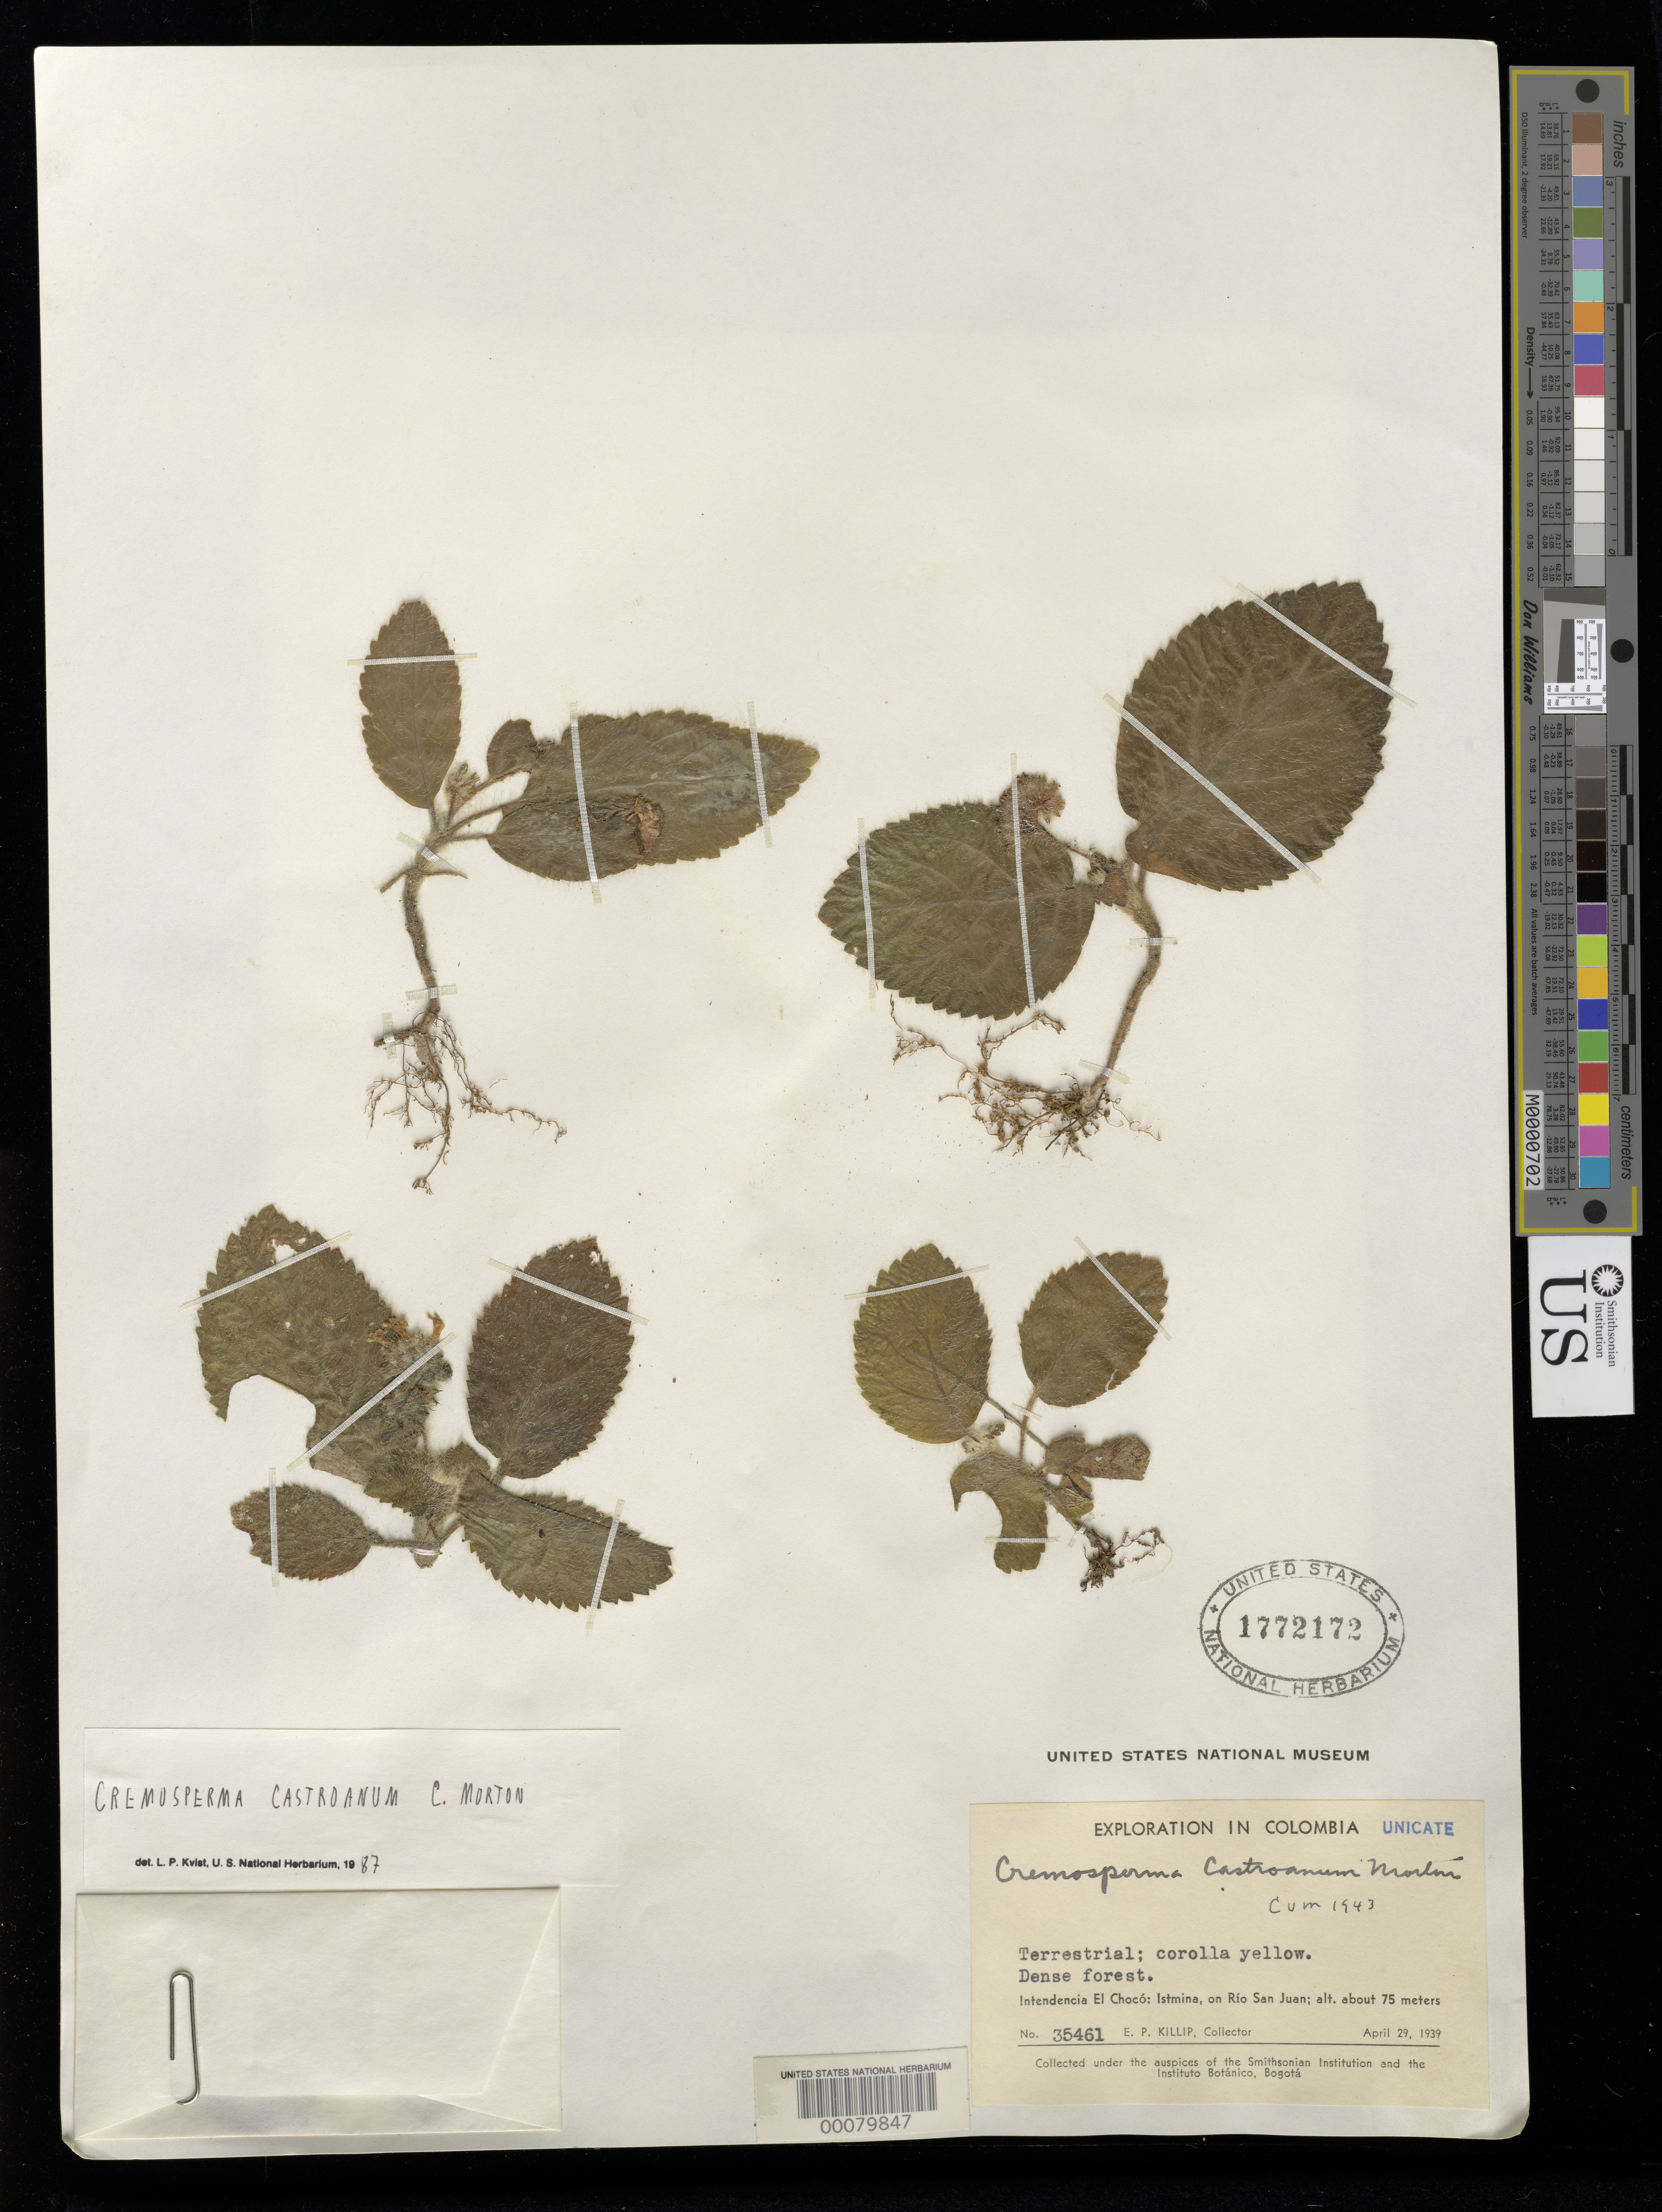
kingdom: Plantae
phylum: Tracheophyta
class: Magnoliopsida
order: Lamiales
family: Gesneriaceae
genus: Cremosperma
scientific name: Cremosperma castroanum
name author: C.V. Morton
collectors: E. P. Killip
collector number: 35461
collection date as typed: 29 Apr 1939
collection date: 1939-04-29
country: Colombia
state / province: Chocó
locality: Istmina, on Rio San Juan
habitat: Dense forest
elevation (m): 75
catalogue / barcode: US 1772172